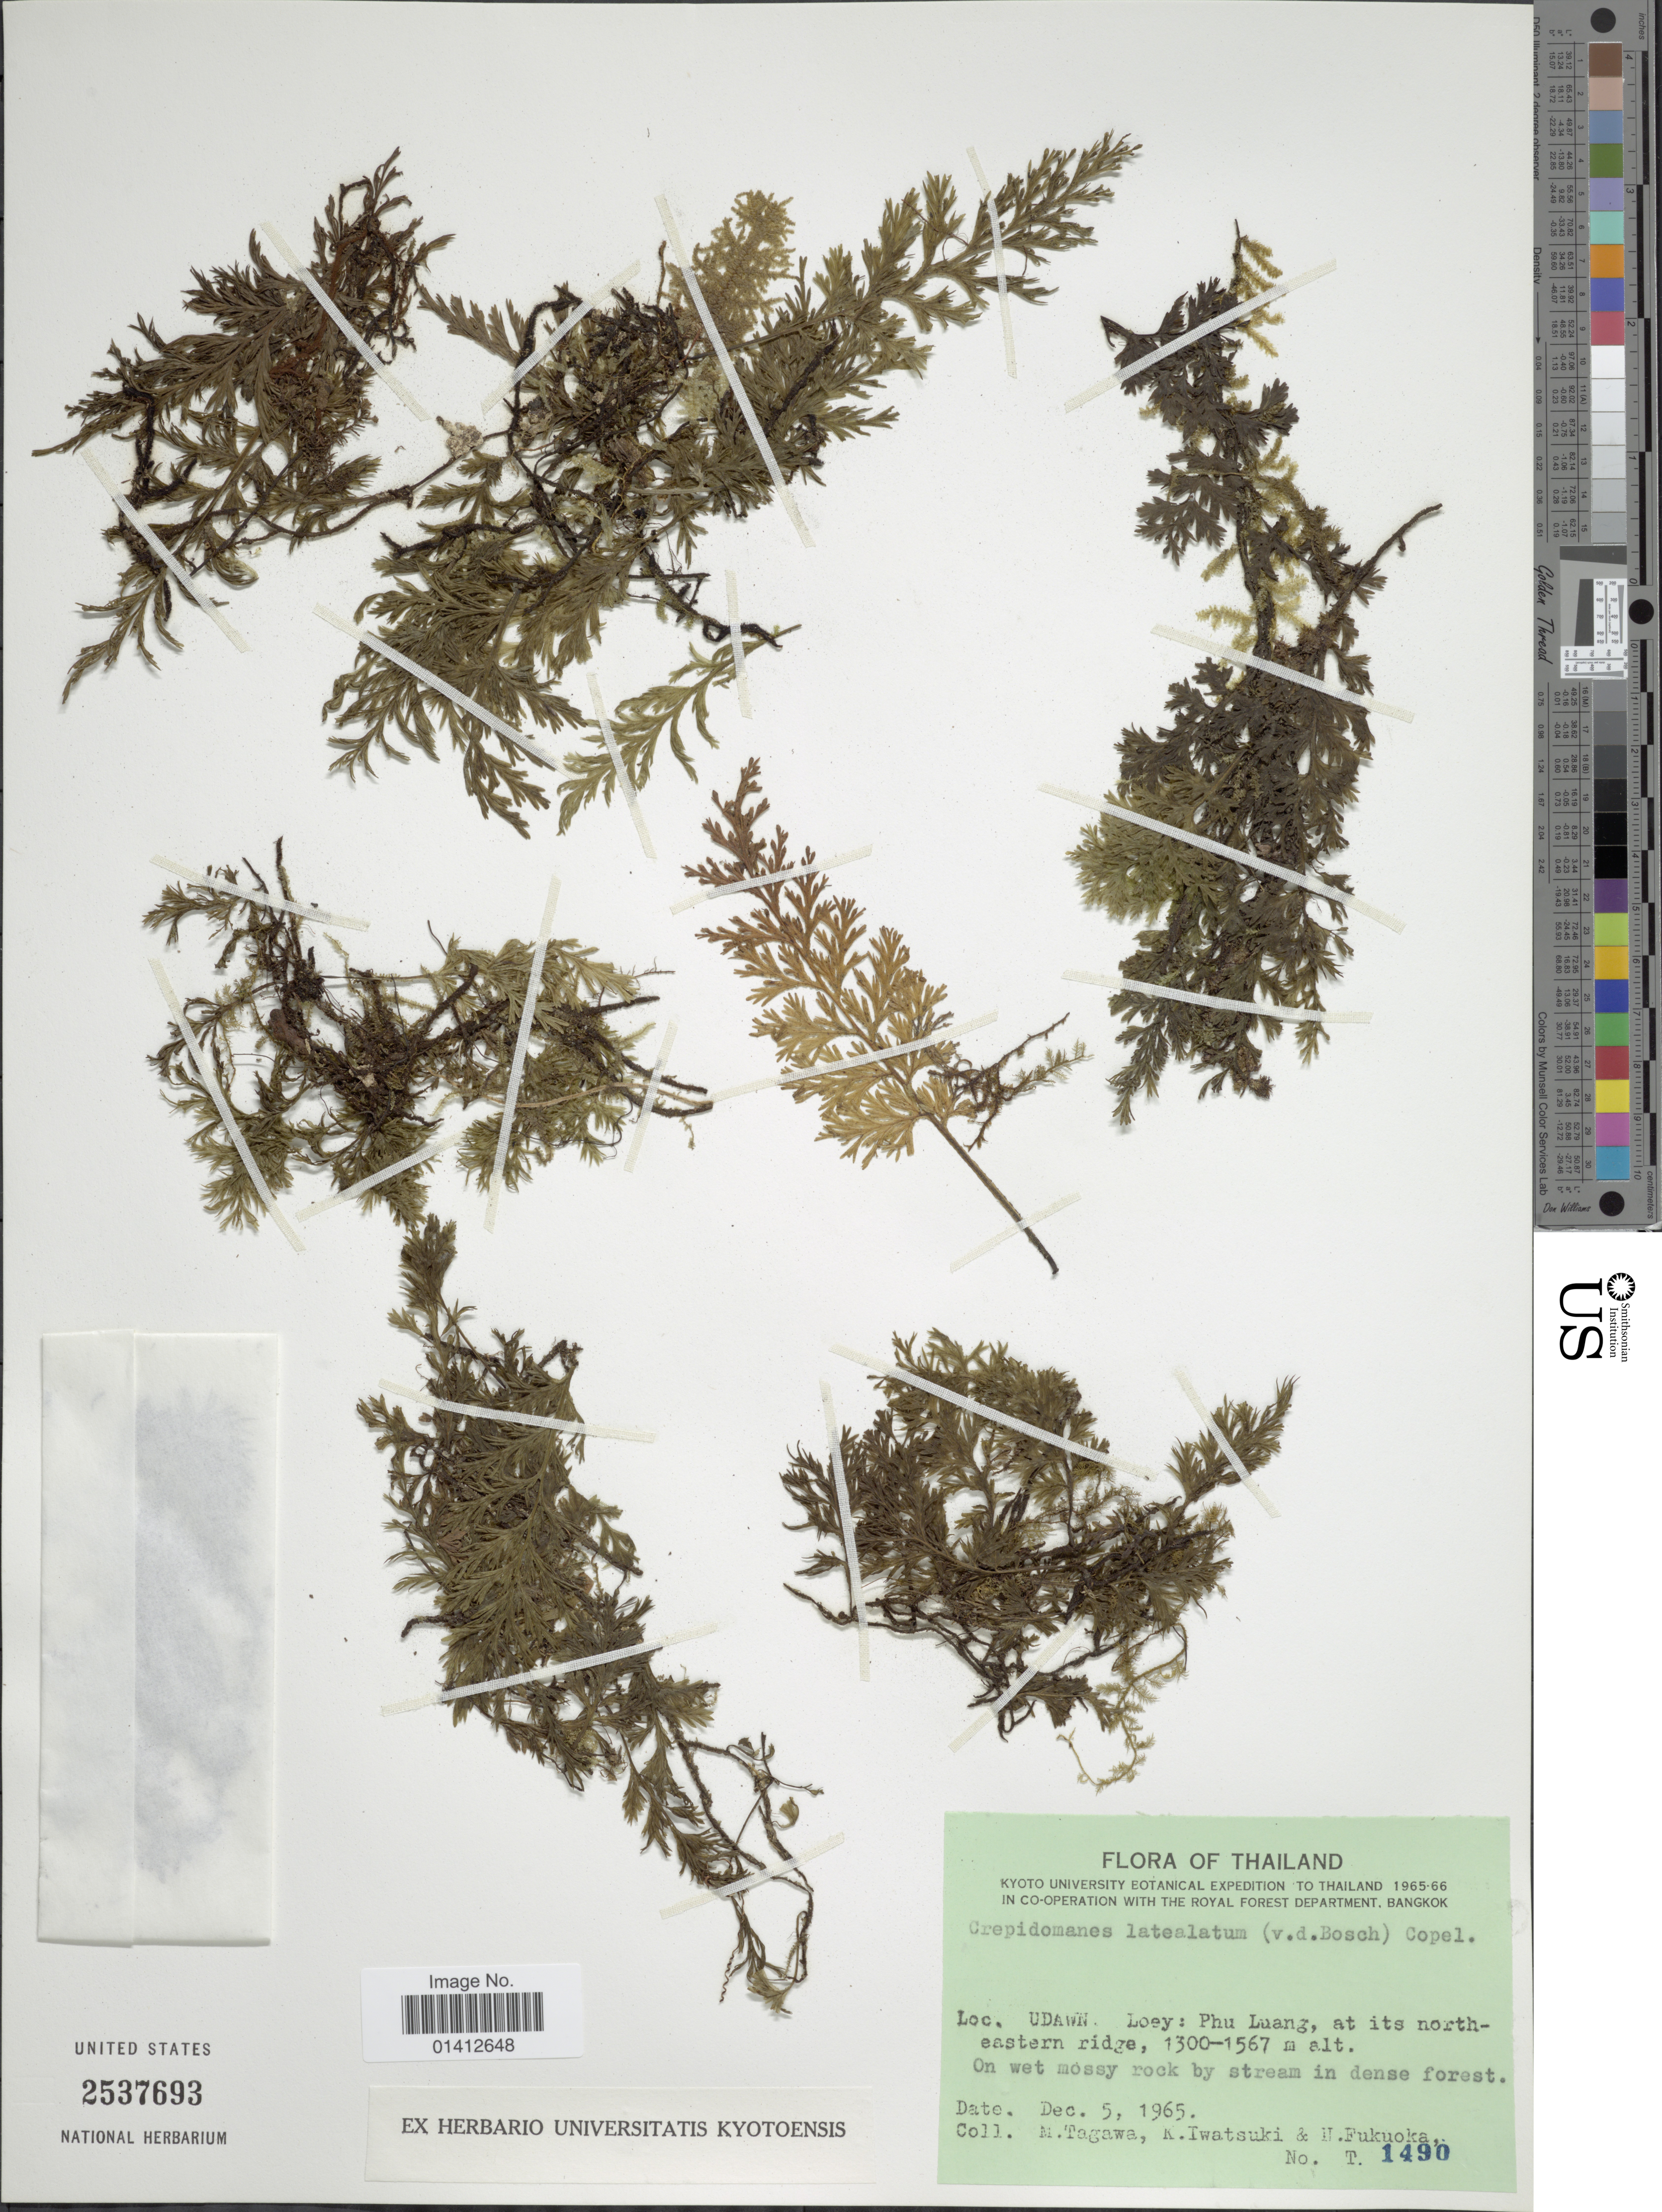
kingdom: Plantae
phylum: Tracheophyta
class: Polypodiopsida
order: Hymenophyllales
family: Hymenophyllaceae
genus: Crepidomanes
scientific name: Crepidomanes latealatum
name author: (Bosch) Copel.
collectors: M. Tagawa, K. Iwatsuki & N. Fukuoka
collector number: T 1490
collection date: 1965-12-05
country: Thailand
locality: Udawn. Loey: Phu Luang, at its northeastern ridge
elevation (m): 1300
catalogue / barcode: US 2537693